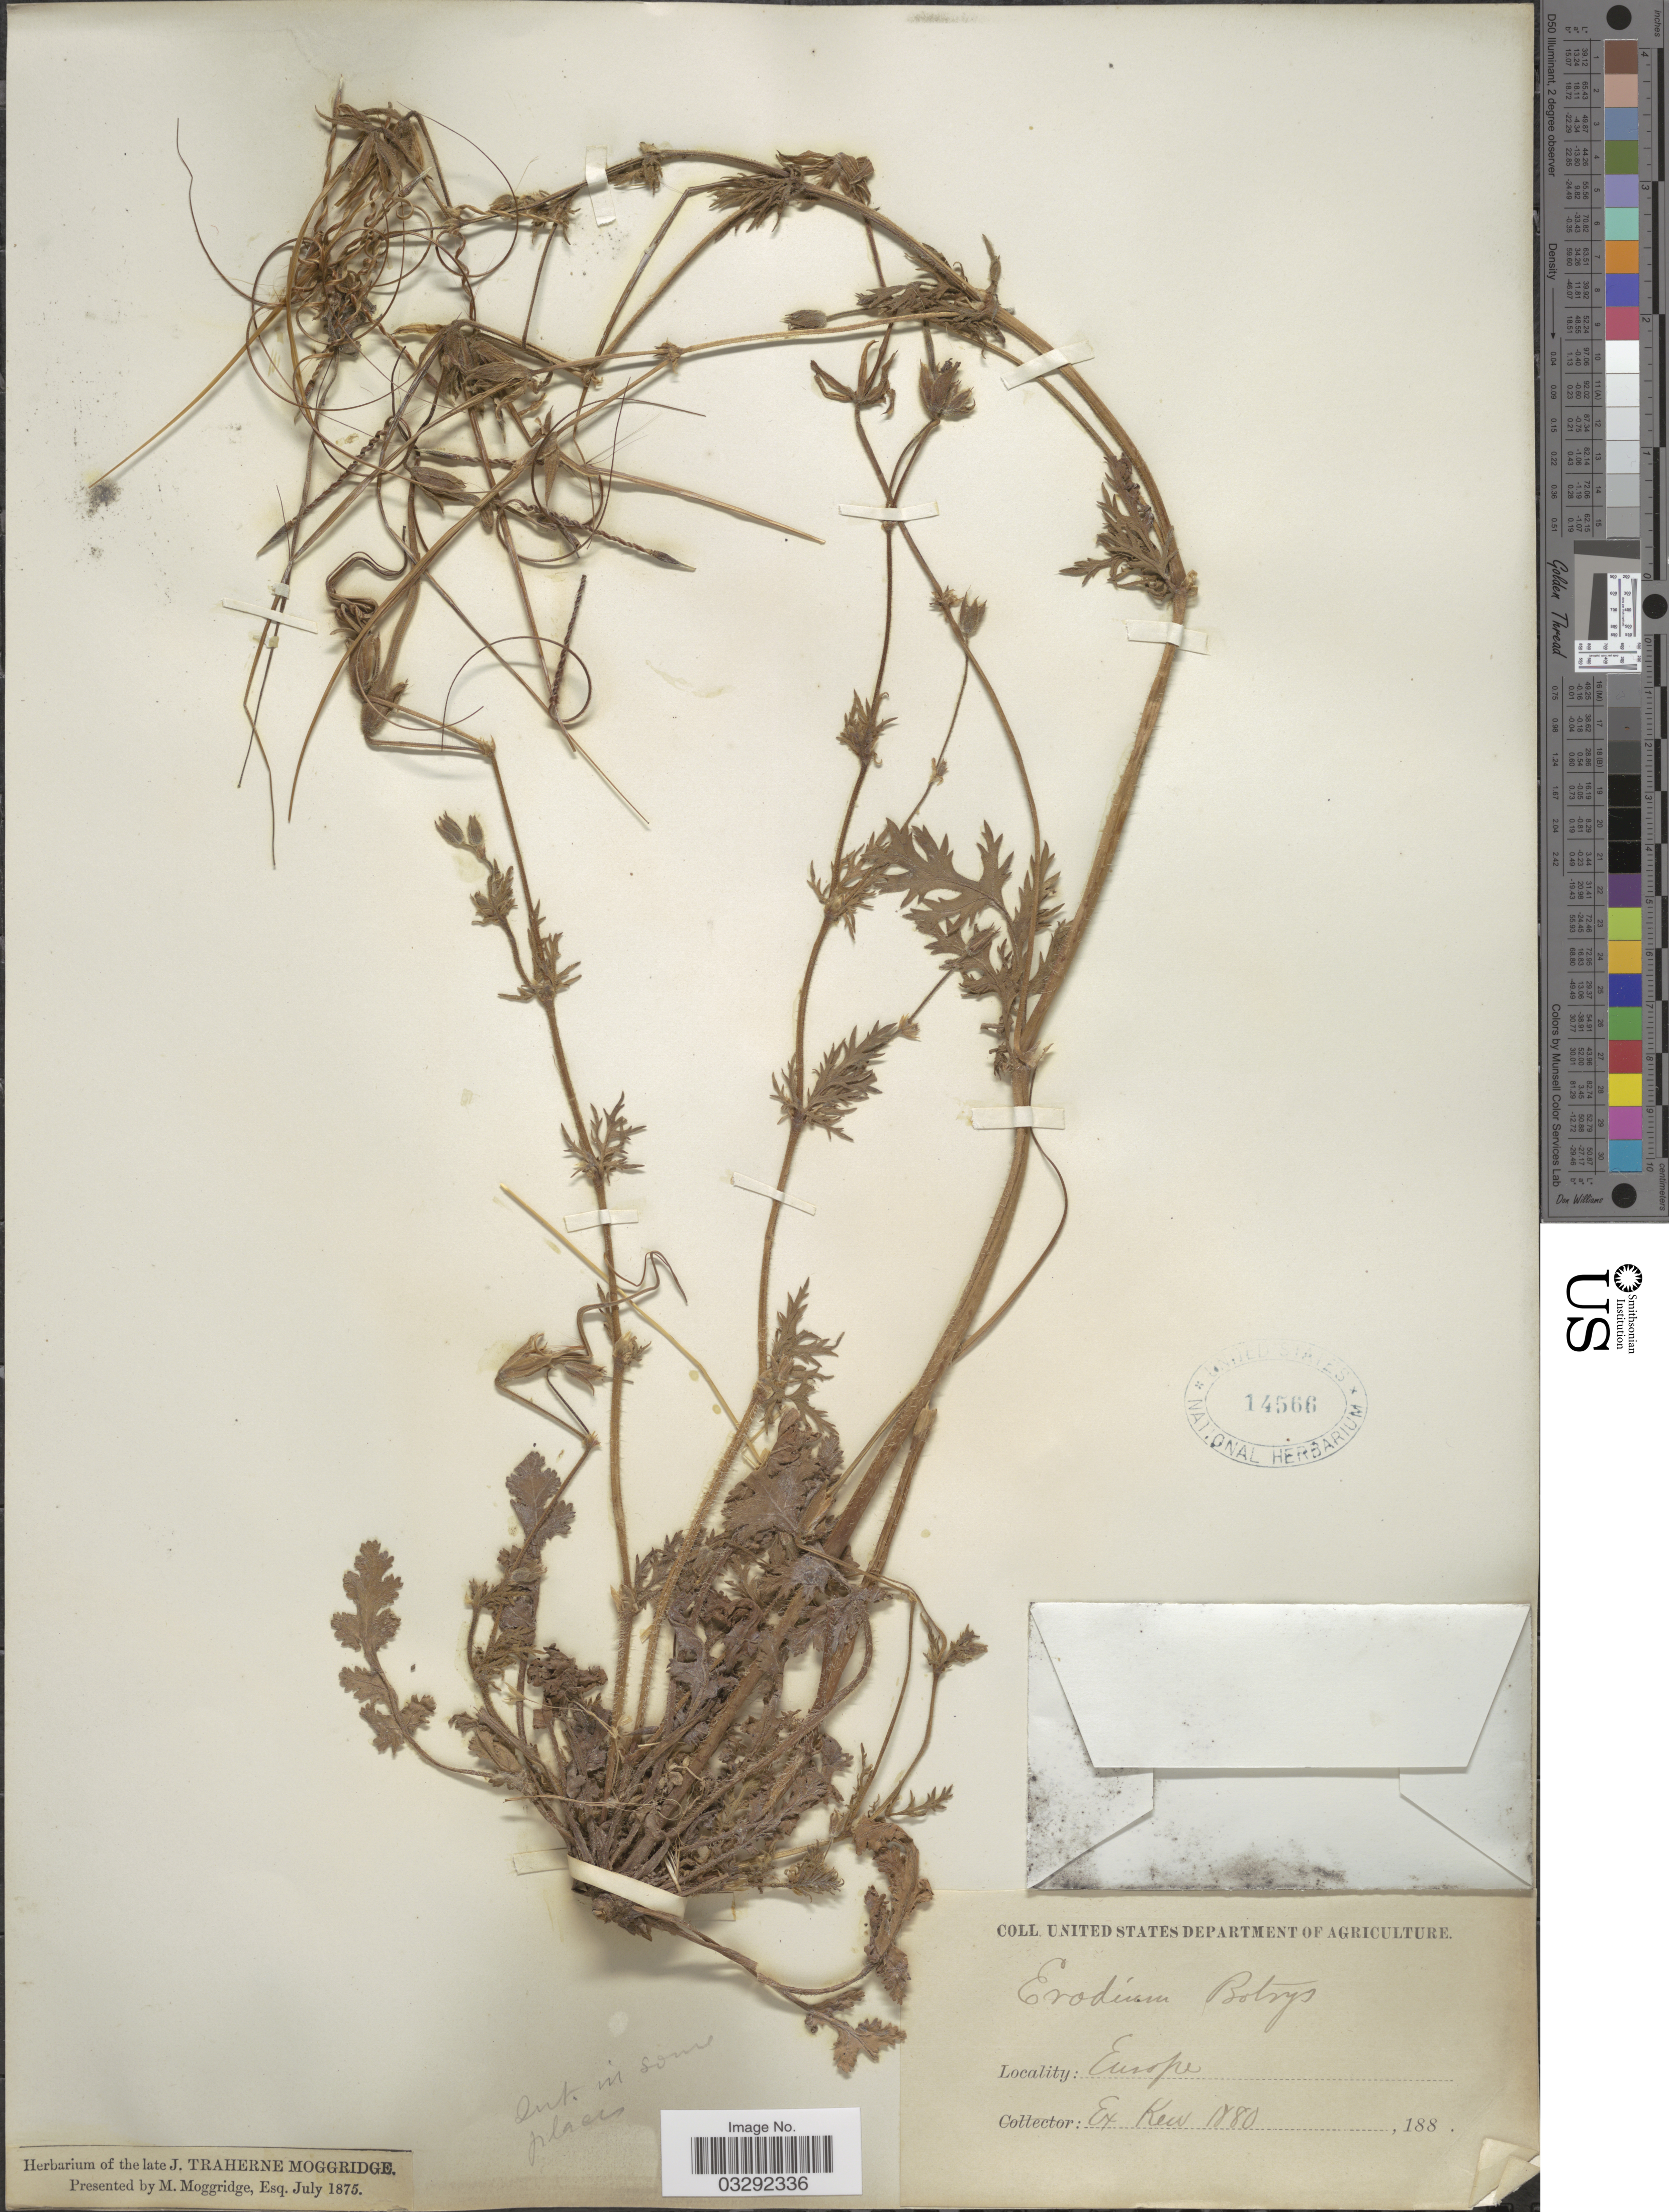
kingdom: Plantae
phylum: Tracheophyta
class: Magnoliopsida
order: Geraniales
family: Geraniaceae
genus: Erodium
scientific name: Erodium botrys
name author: (Cav.) Bertol.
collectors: ex herb. J.T. Moggridge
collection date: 1880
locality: Europe.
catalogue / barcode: US 14566